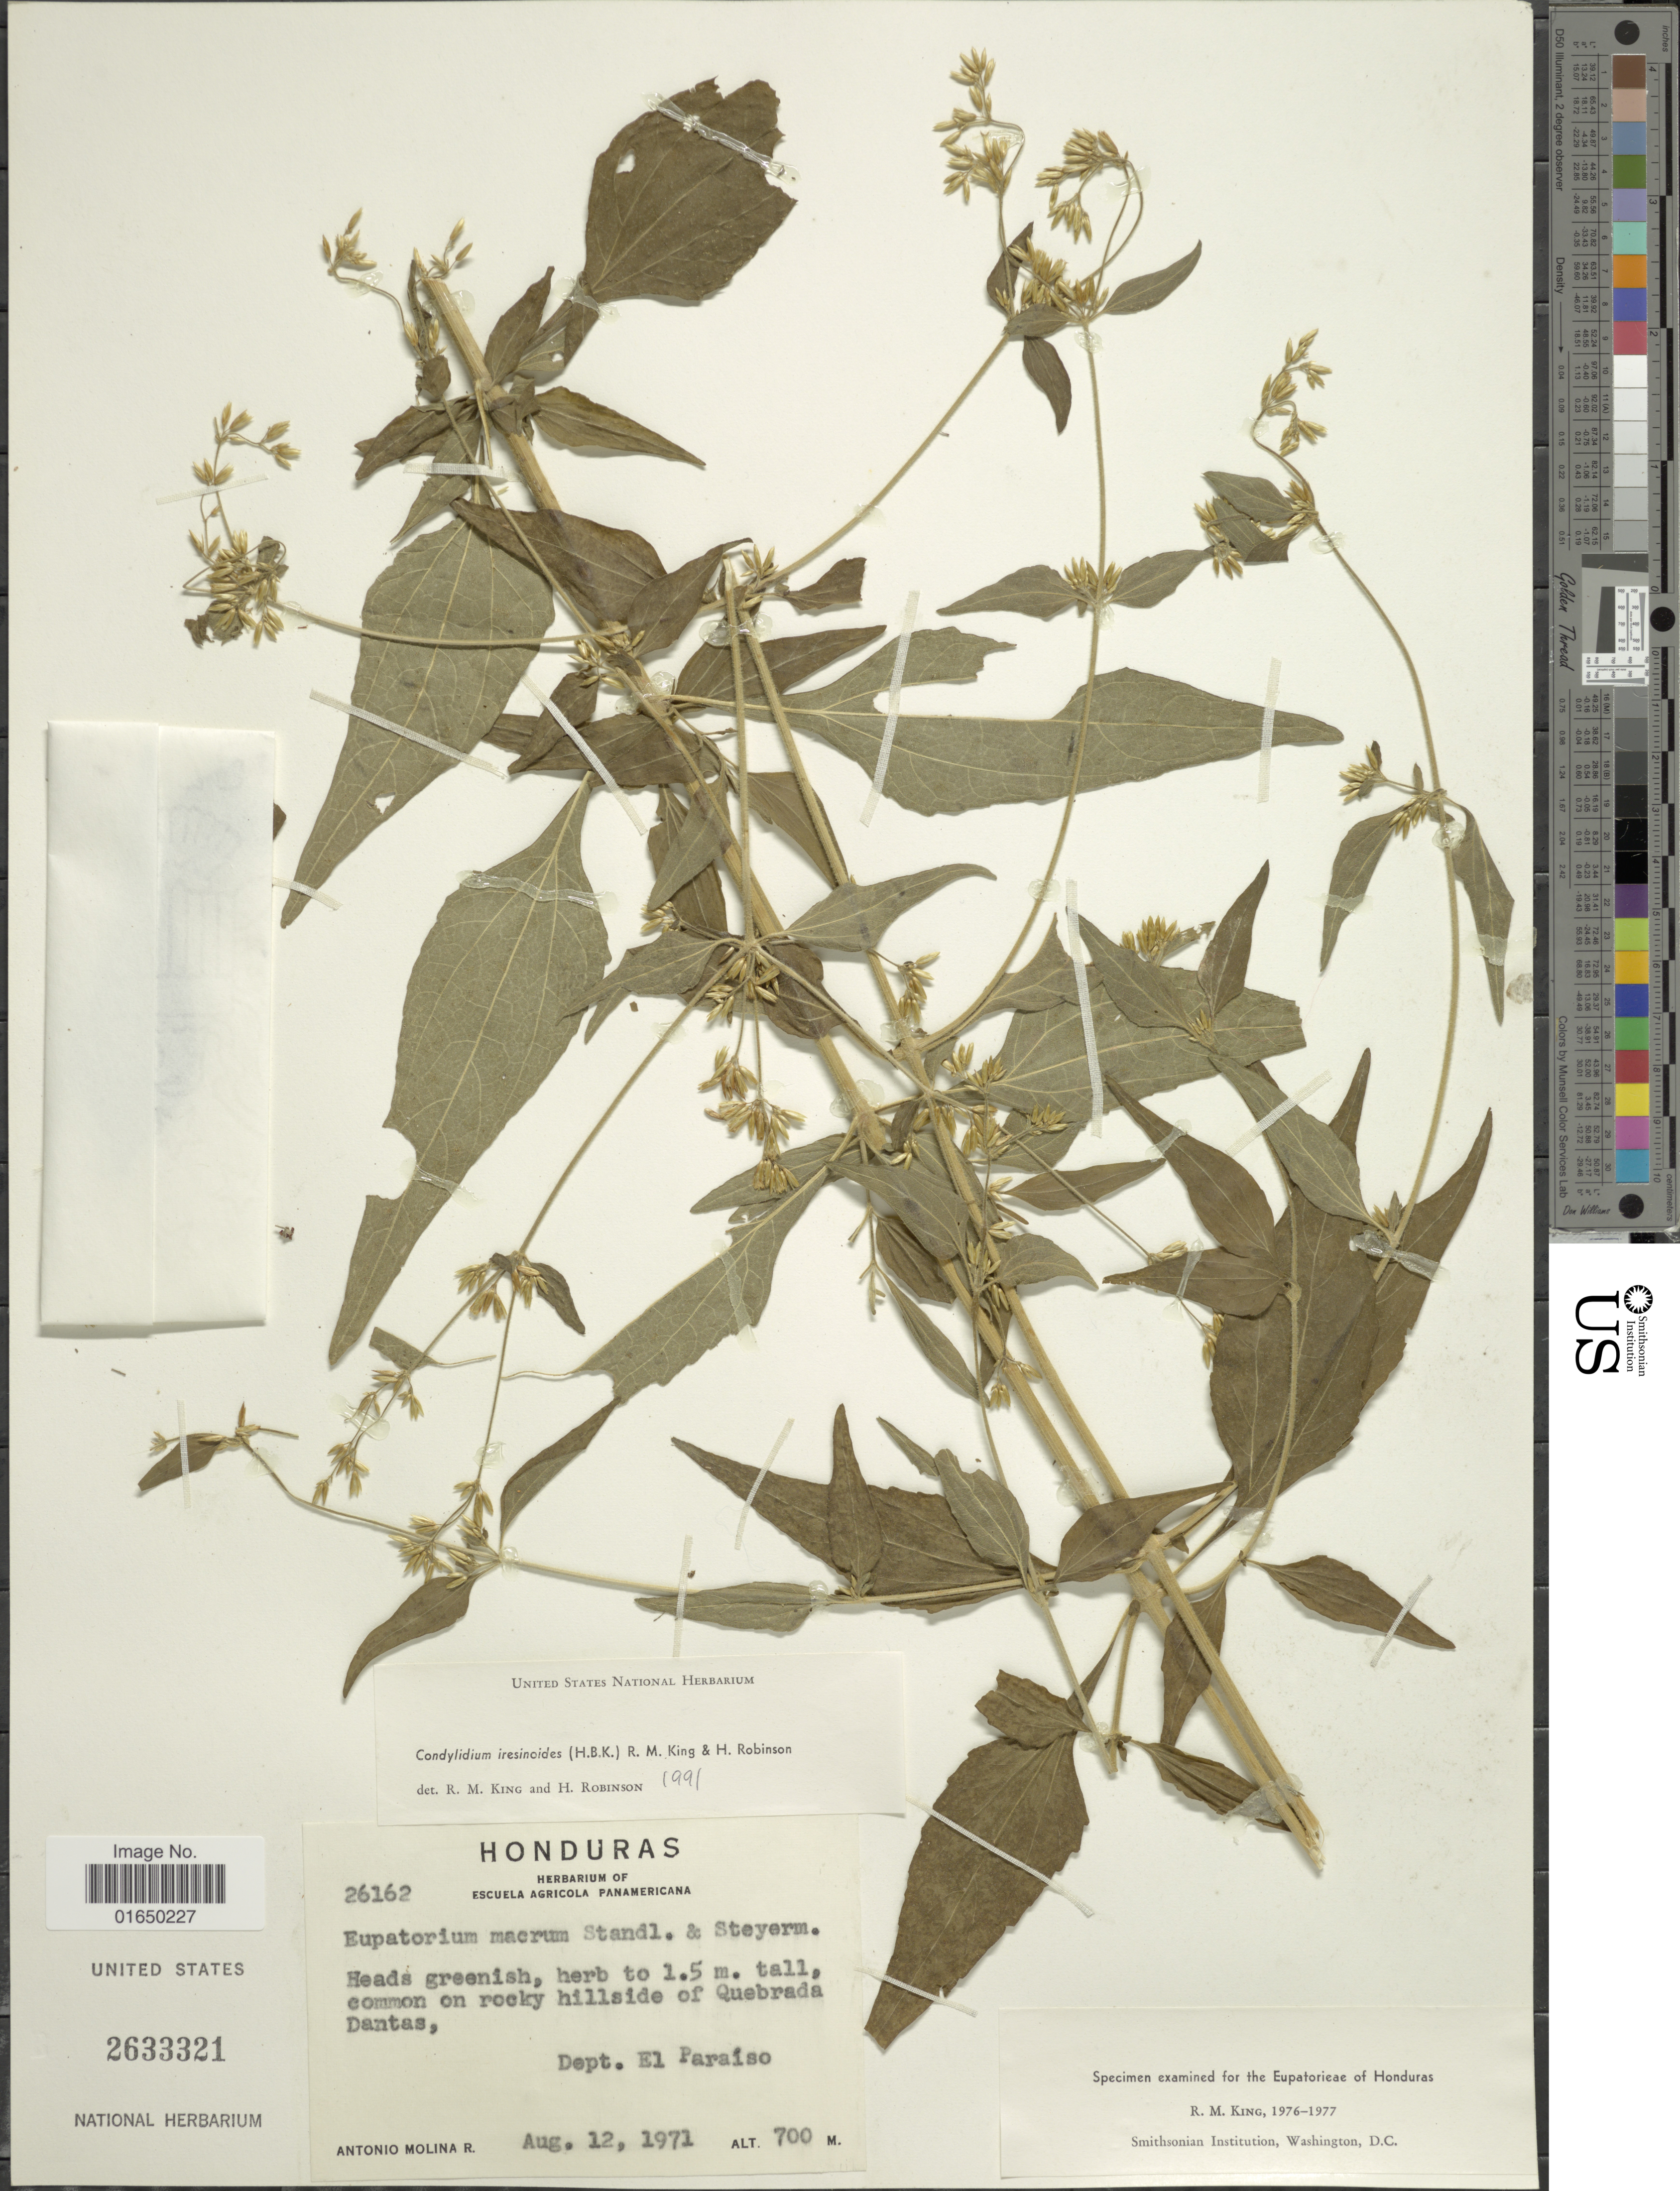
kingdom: Plantae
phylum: Tracheophyta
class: Magnoliopsida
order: Asterales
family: Asteraceae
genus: Condylidium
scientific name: Condylidium iresinoides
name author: (Kunth) R.M. King & H. Rob.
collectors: A. Molina R.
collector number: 26162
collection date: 1971-08-12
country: Honduras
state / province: El Paraíso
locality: Common on rocky hillsid of Quebrada Dantas, Dept. El Paraíso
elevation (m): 700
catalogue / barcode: US 2633321